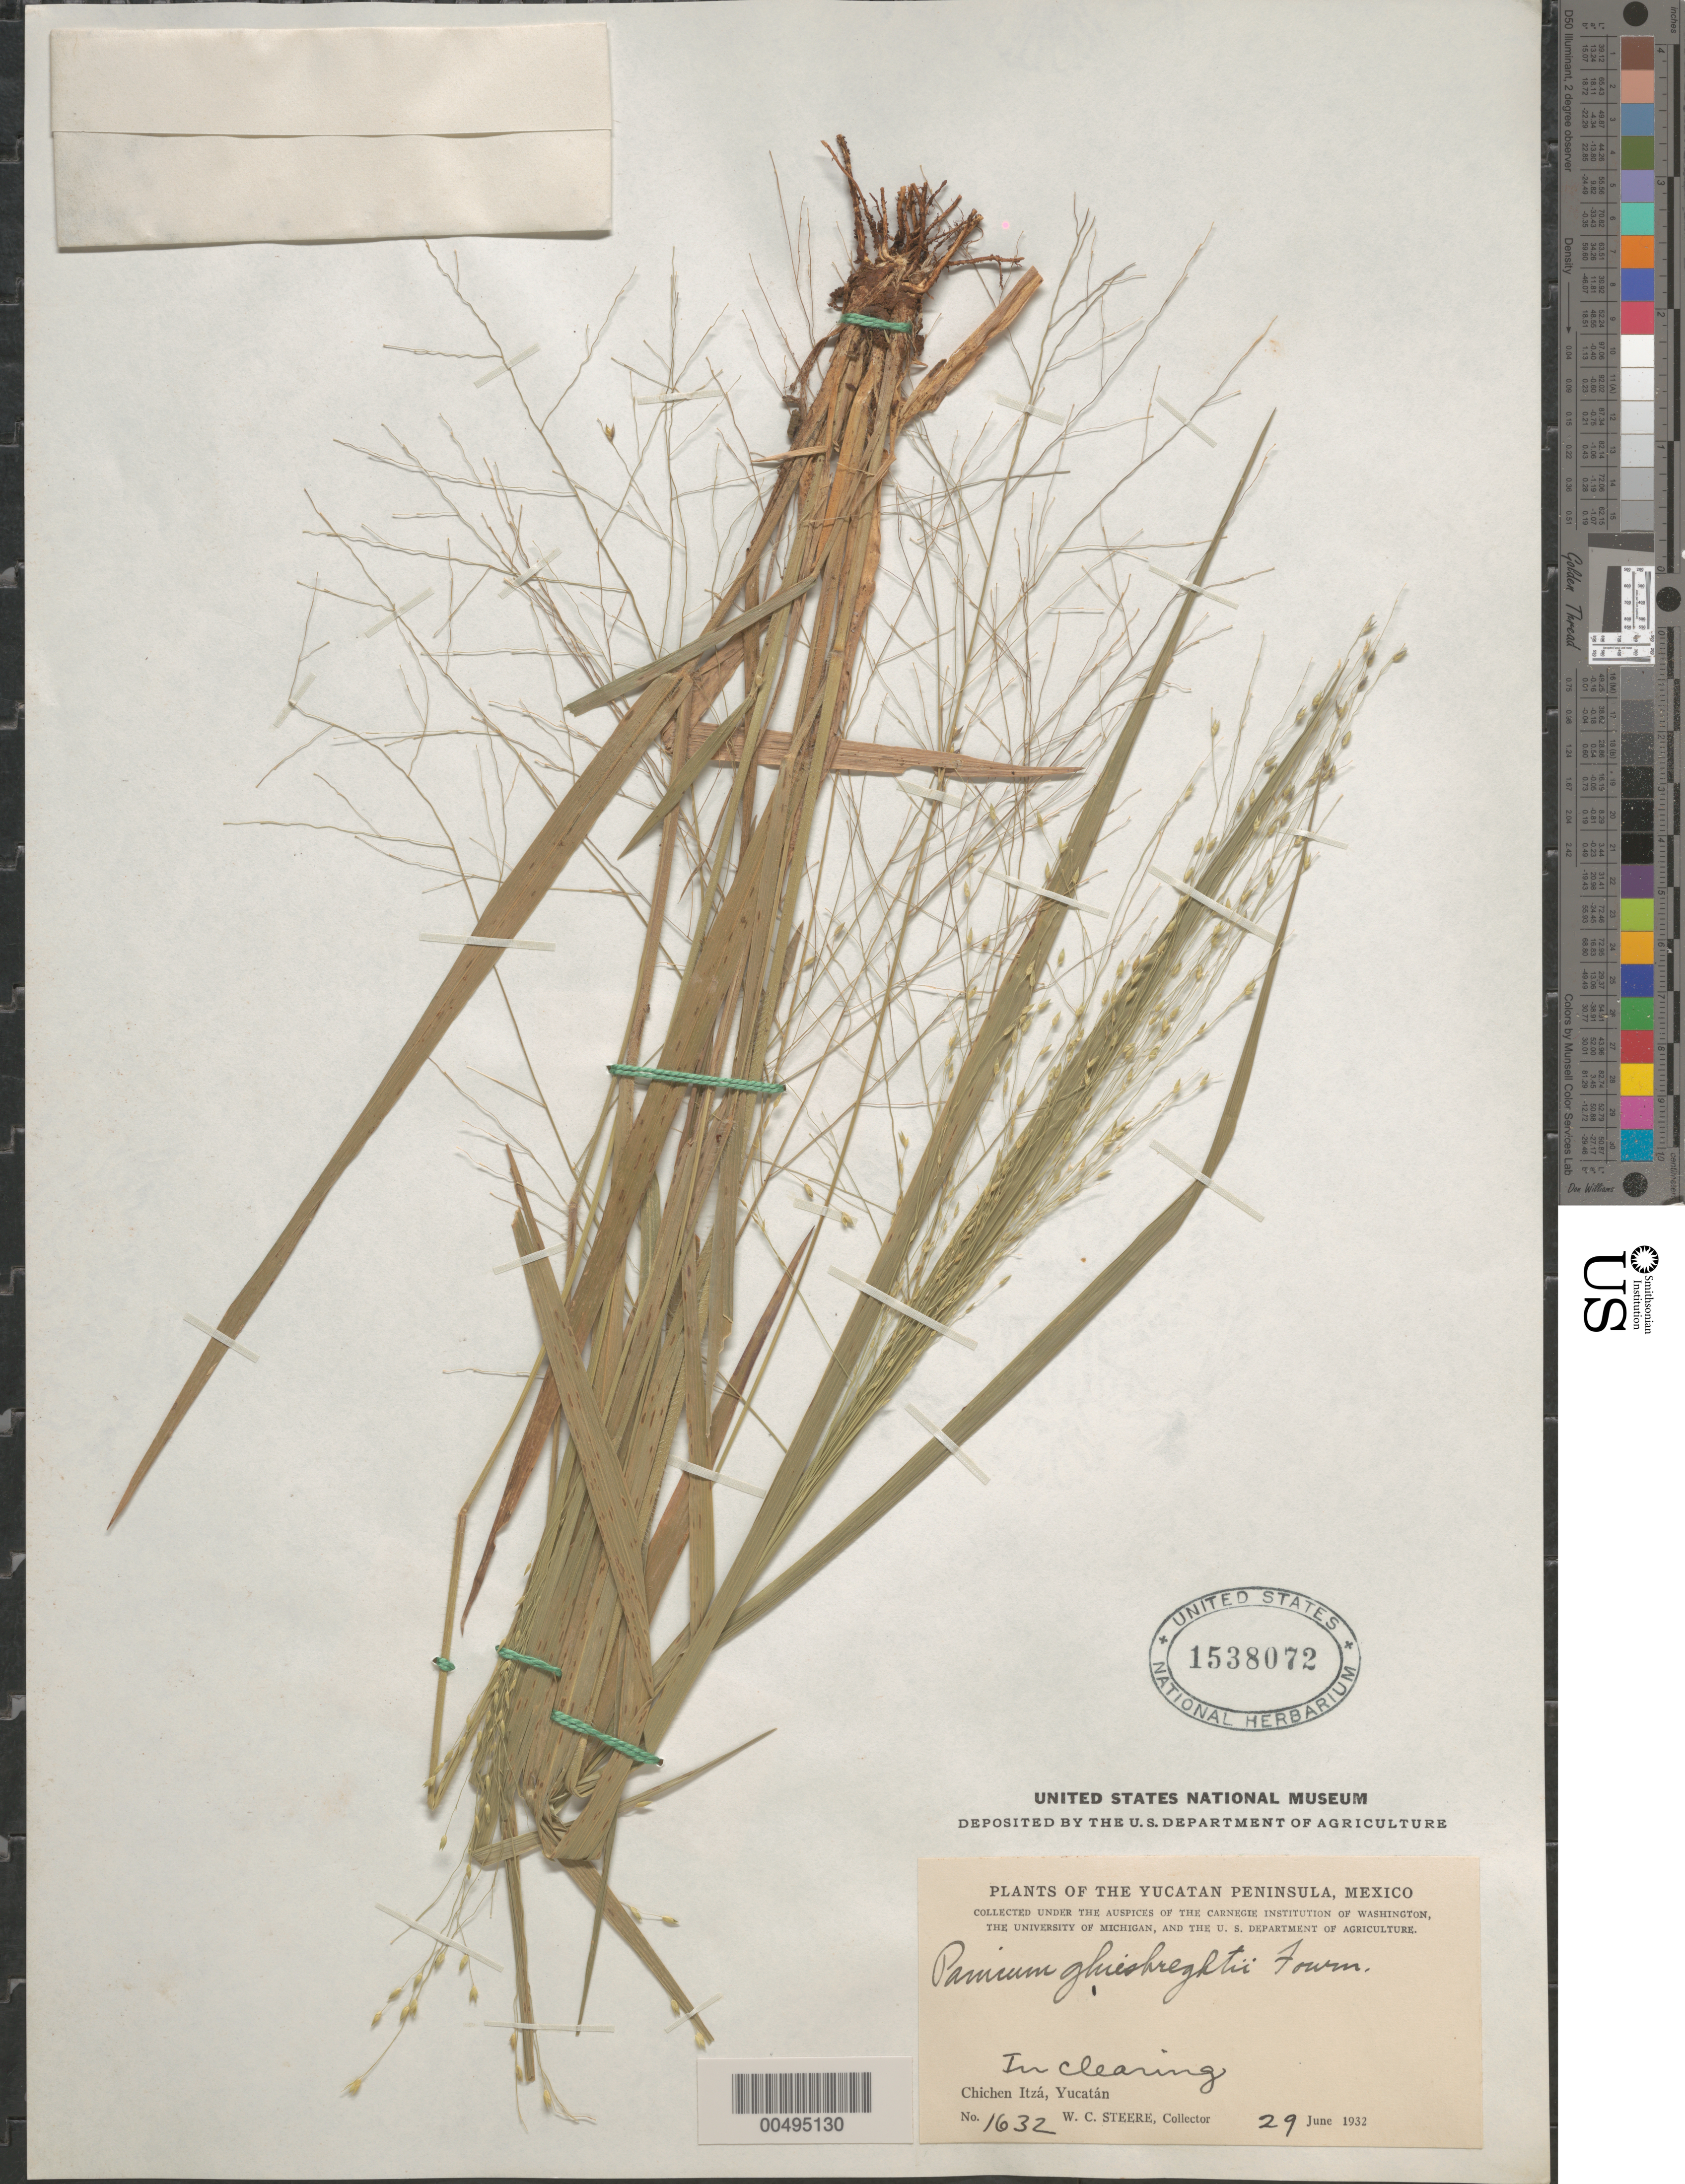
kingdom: Plantae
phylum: Tracheophyta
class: Liliopsida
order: Poales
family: Poaceae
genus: Panicum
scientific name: Panicum ghiesbreghtii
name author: E. Fourn.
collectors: W. C. Steere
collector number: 1632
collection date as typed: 29 Jun 1932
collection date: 1932-06-29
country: Mexico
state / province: Yucatan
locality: Yucatan Peninsula, Chichen Itz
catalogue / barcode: US 1538072